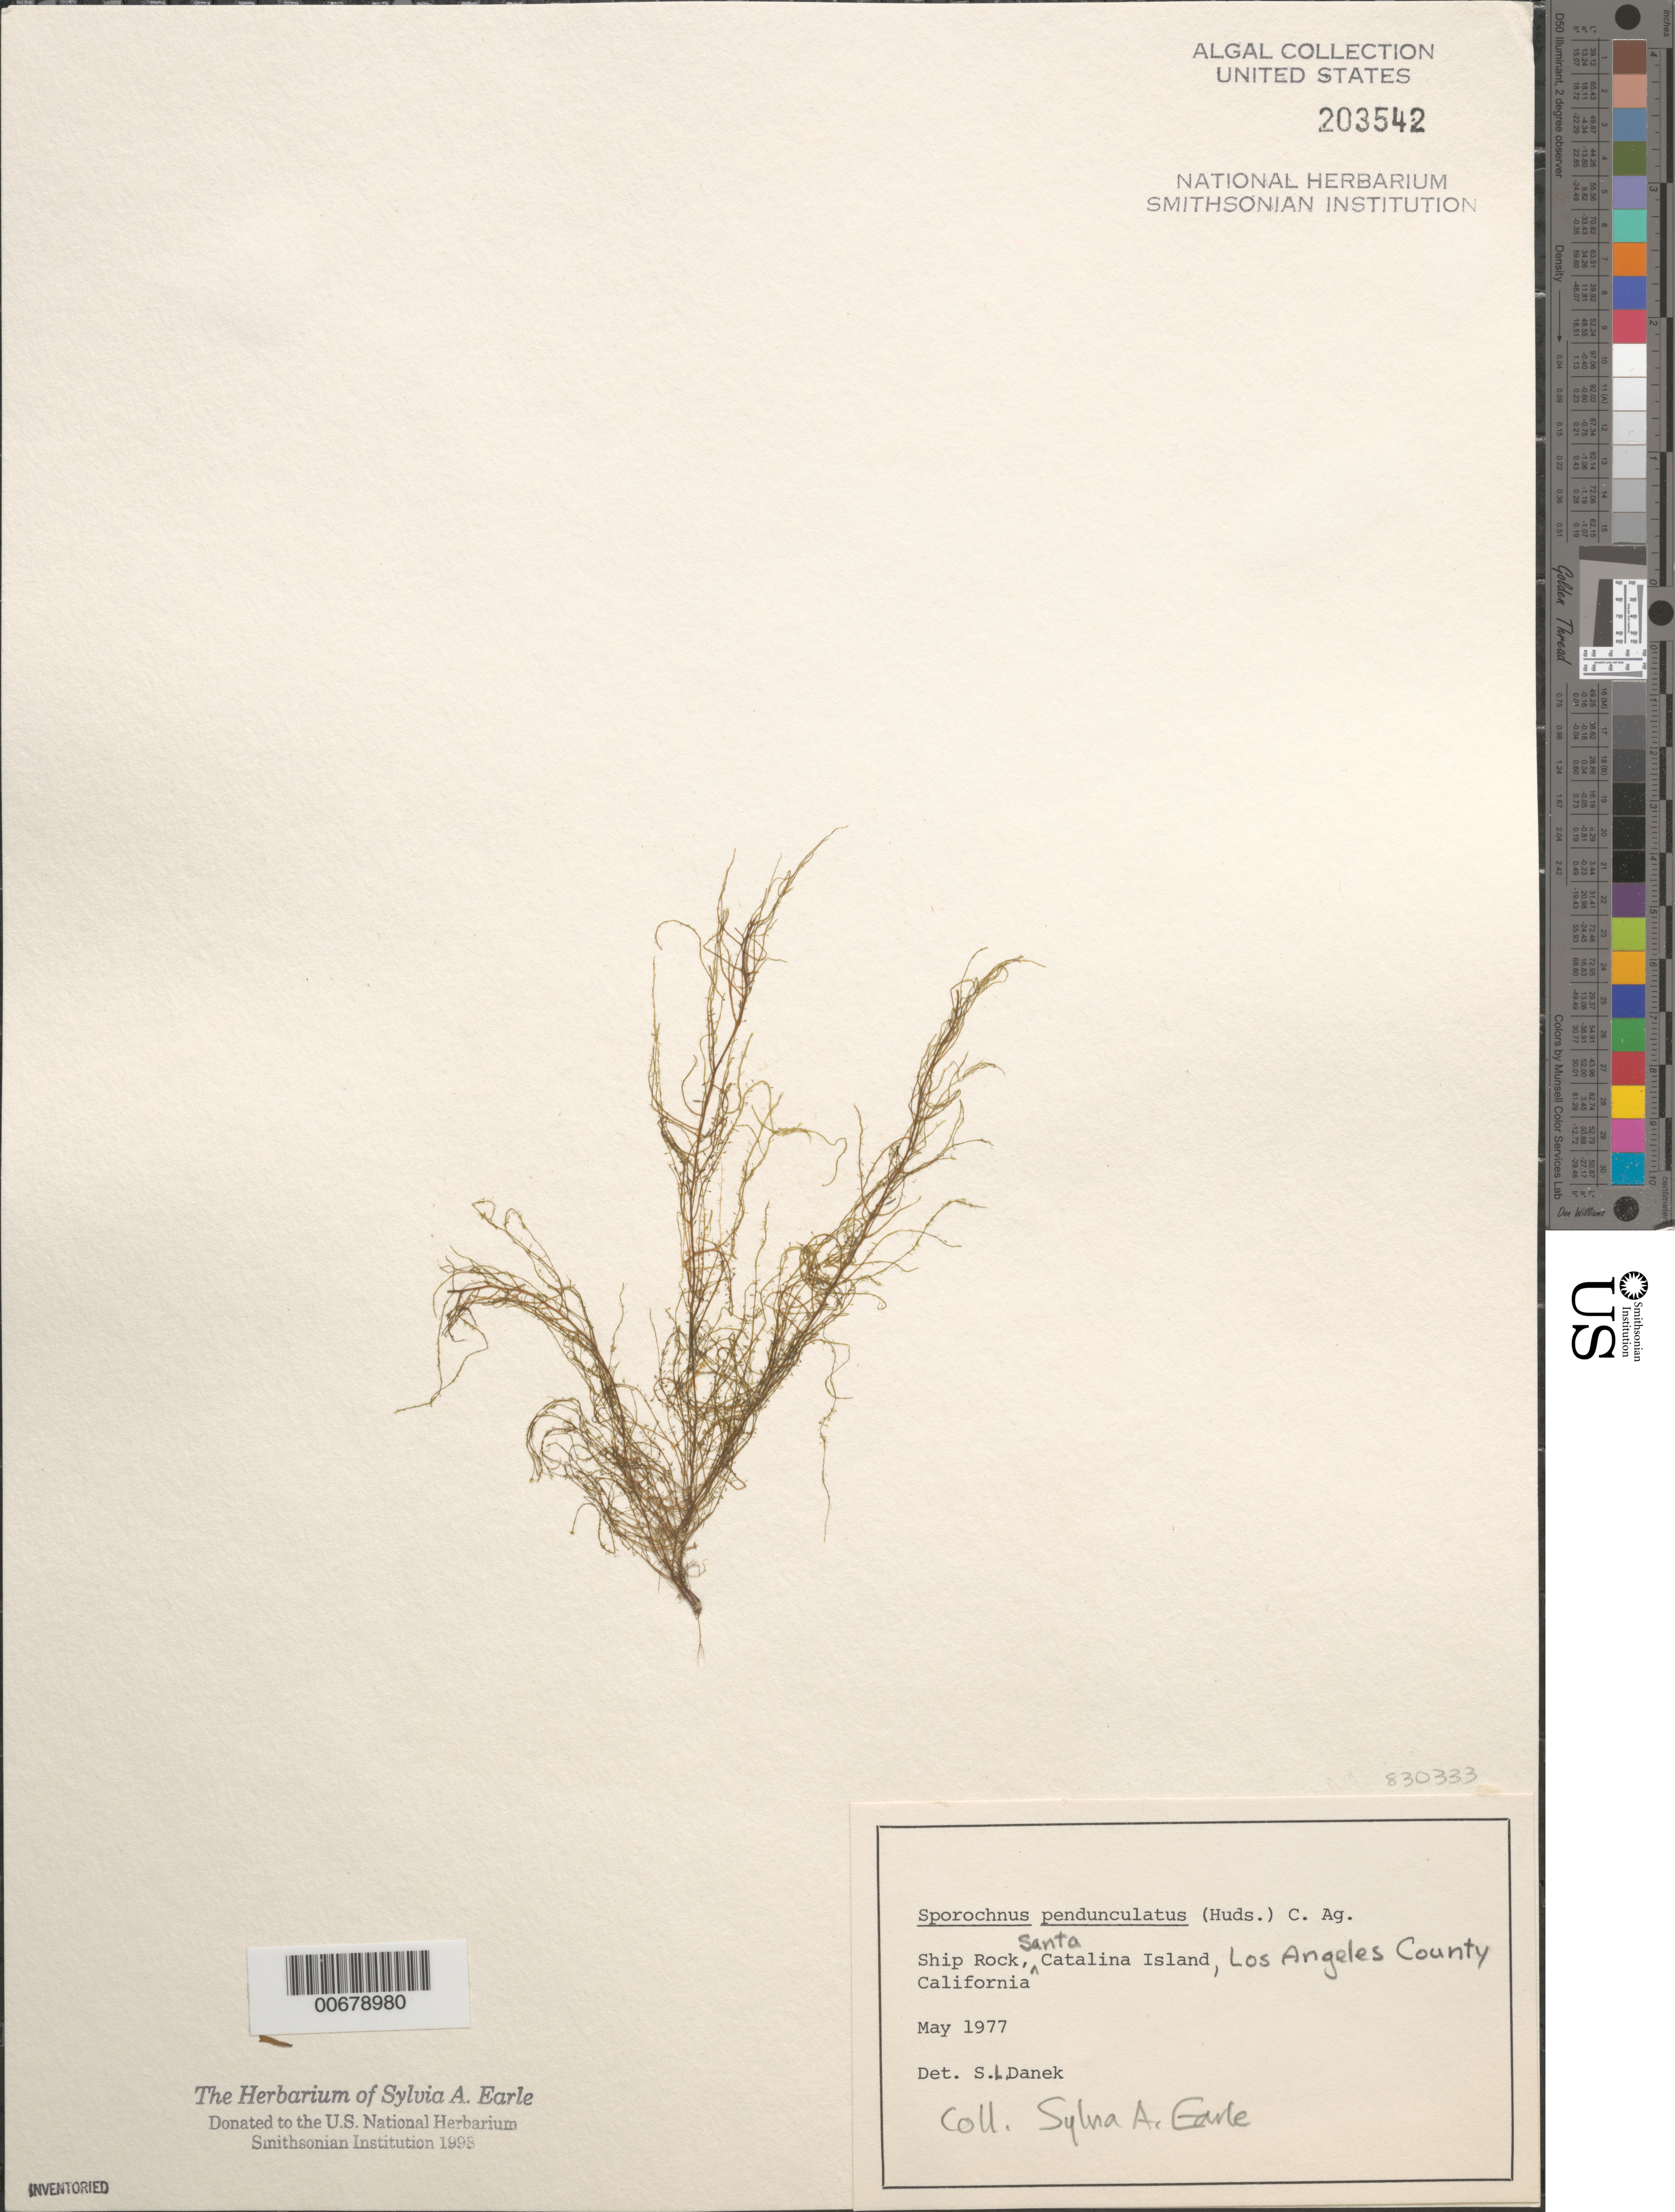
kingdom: Chromista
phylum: Ochrophyta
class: Phaeophyceae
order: Sporochnales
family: Sporochnaceae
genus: Sporochnus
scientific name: Sporochnus pedunculatus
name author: (Huds.) C. Agardh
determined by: Danek, S. L.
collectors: S. A. Earle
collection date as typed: May 1977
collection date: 1977-05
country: United States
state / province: California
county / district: Los Angeles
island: Santa Catalina Island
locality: Ship Rock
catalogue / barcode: US 203542